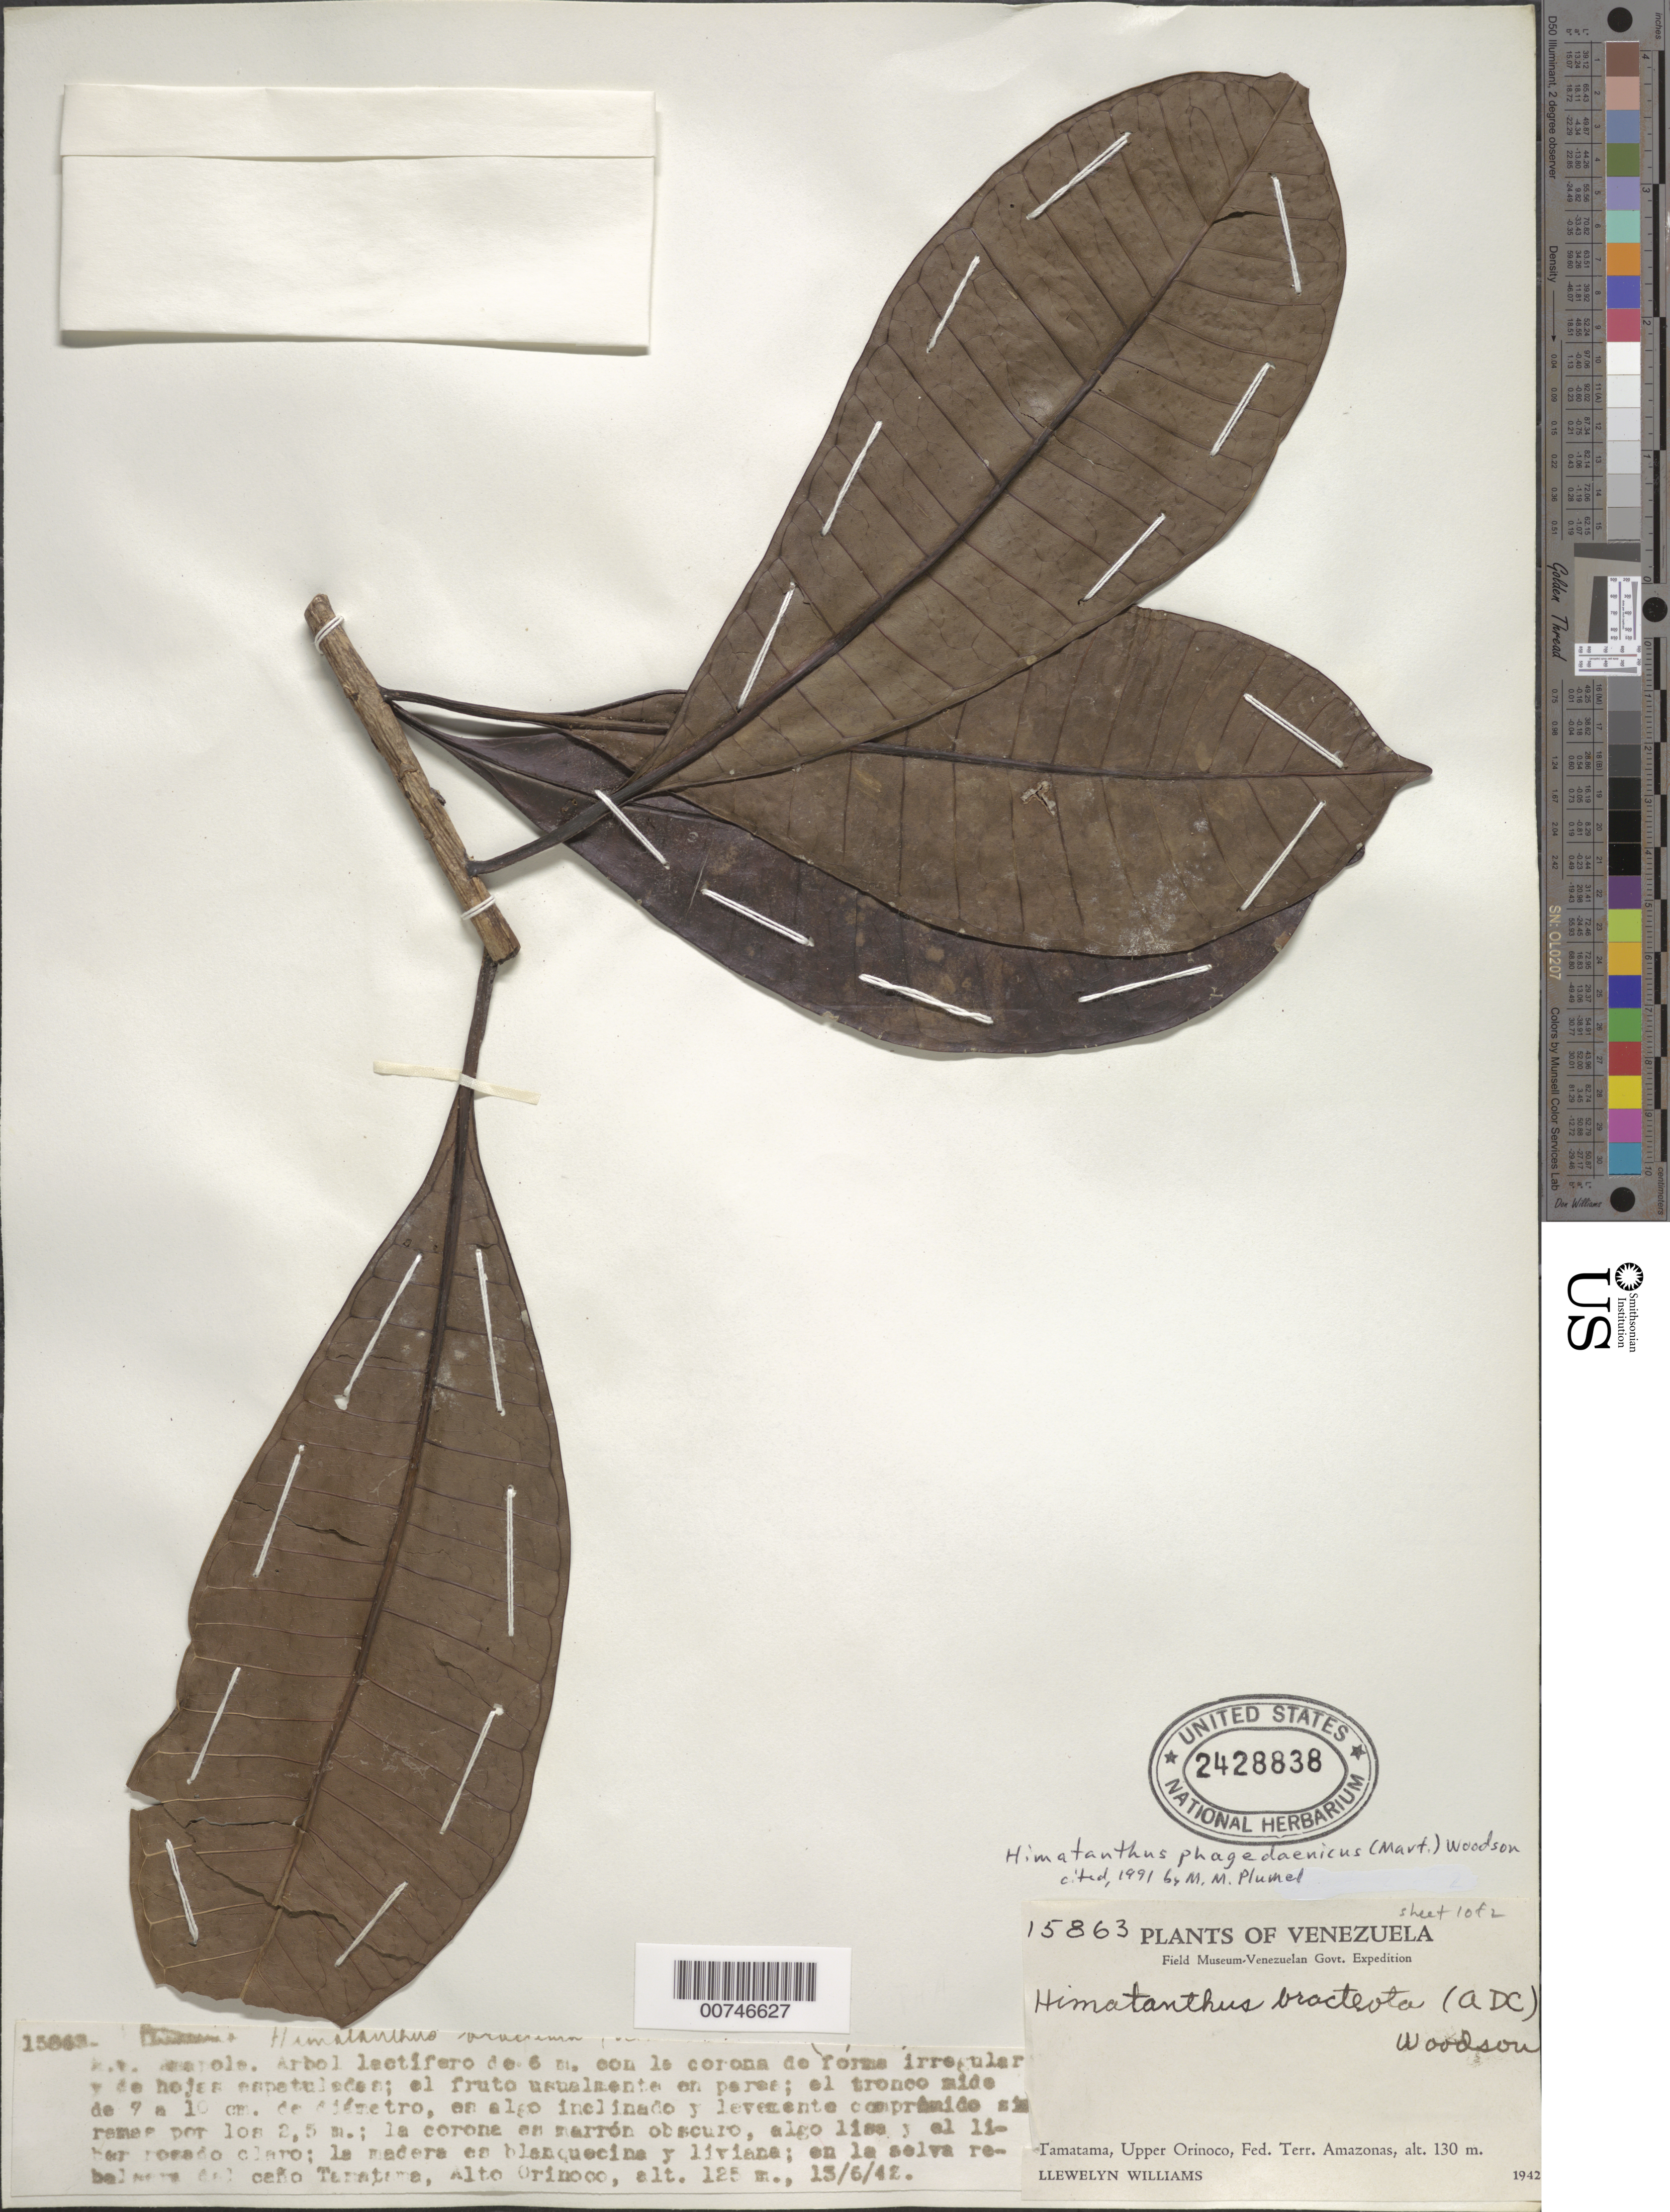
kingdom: Plantae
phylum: Tracheophyta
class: Magnoliopsida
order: Gentianales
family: Apocynaceae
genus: Himatanthus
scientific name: Himatanthus phagedaenicus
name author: (Mart.) Woodson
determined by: Plumel, M. - M.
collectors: Ll. Williams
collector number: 15863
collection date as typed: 13-Jun-42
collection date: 1942-06-13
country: Venezuela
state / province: Amazonas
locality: Tamatama, Alto Río Orinoco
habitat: Selva rebalsera del caño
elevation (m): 125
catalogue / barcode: US 2428838